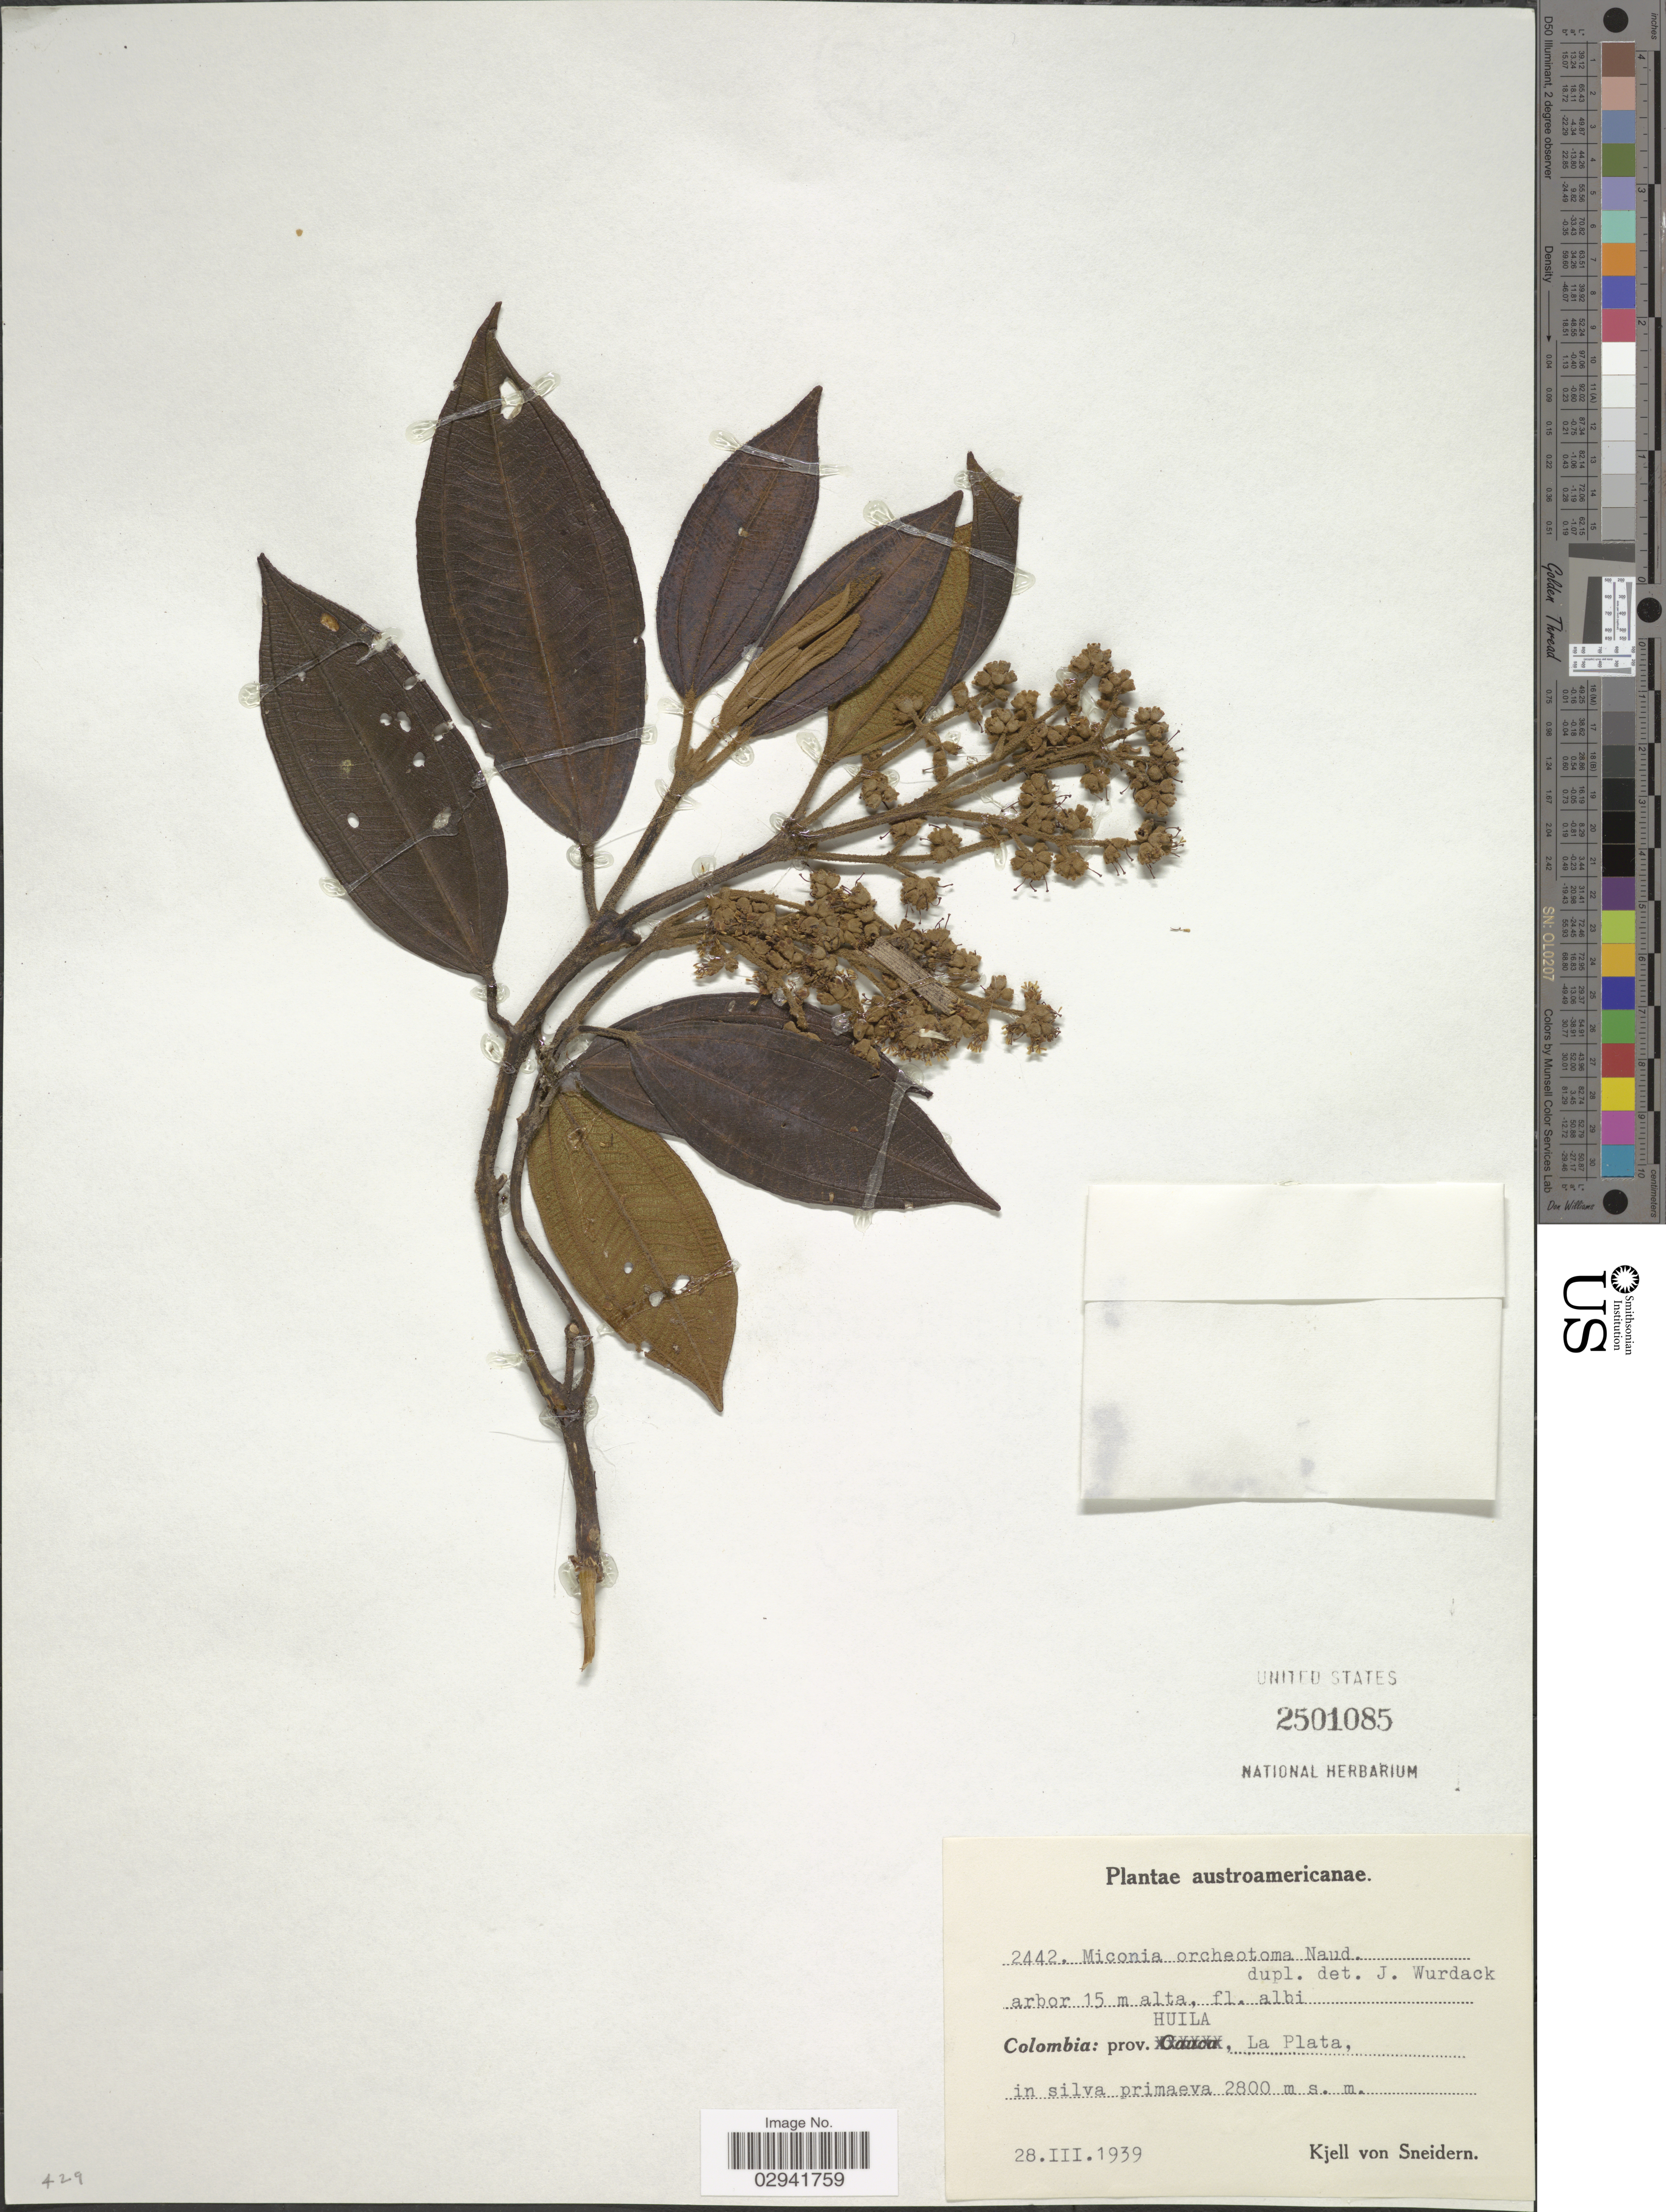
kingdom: Plantae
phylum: Tracheophyta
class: Magnoliopsida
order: Myrtales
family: Melastomataceae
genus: Miconia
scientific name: Miconia orcheotoma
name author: Naudin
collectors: K. von Sneidern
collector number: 2442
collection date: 1939-03-28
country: Colombia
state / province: Huila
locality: La Plata.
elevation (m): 2800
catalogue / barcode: US 2501085